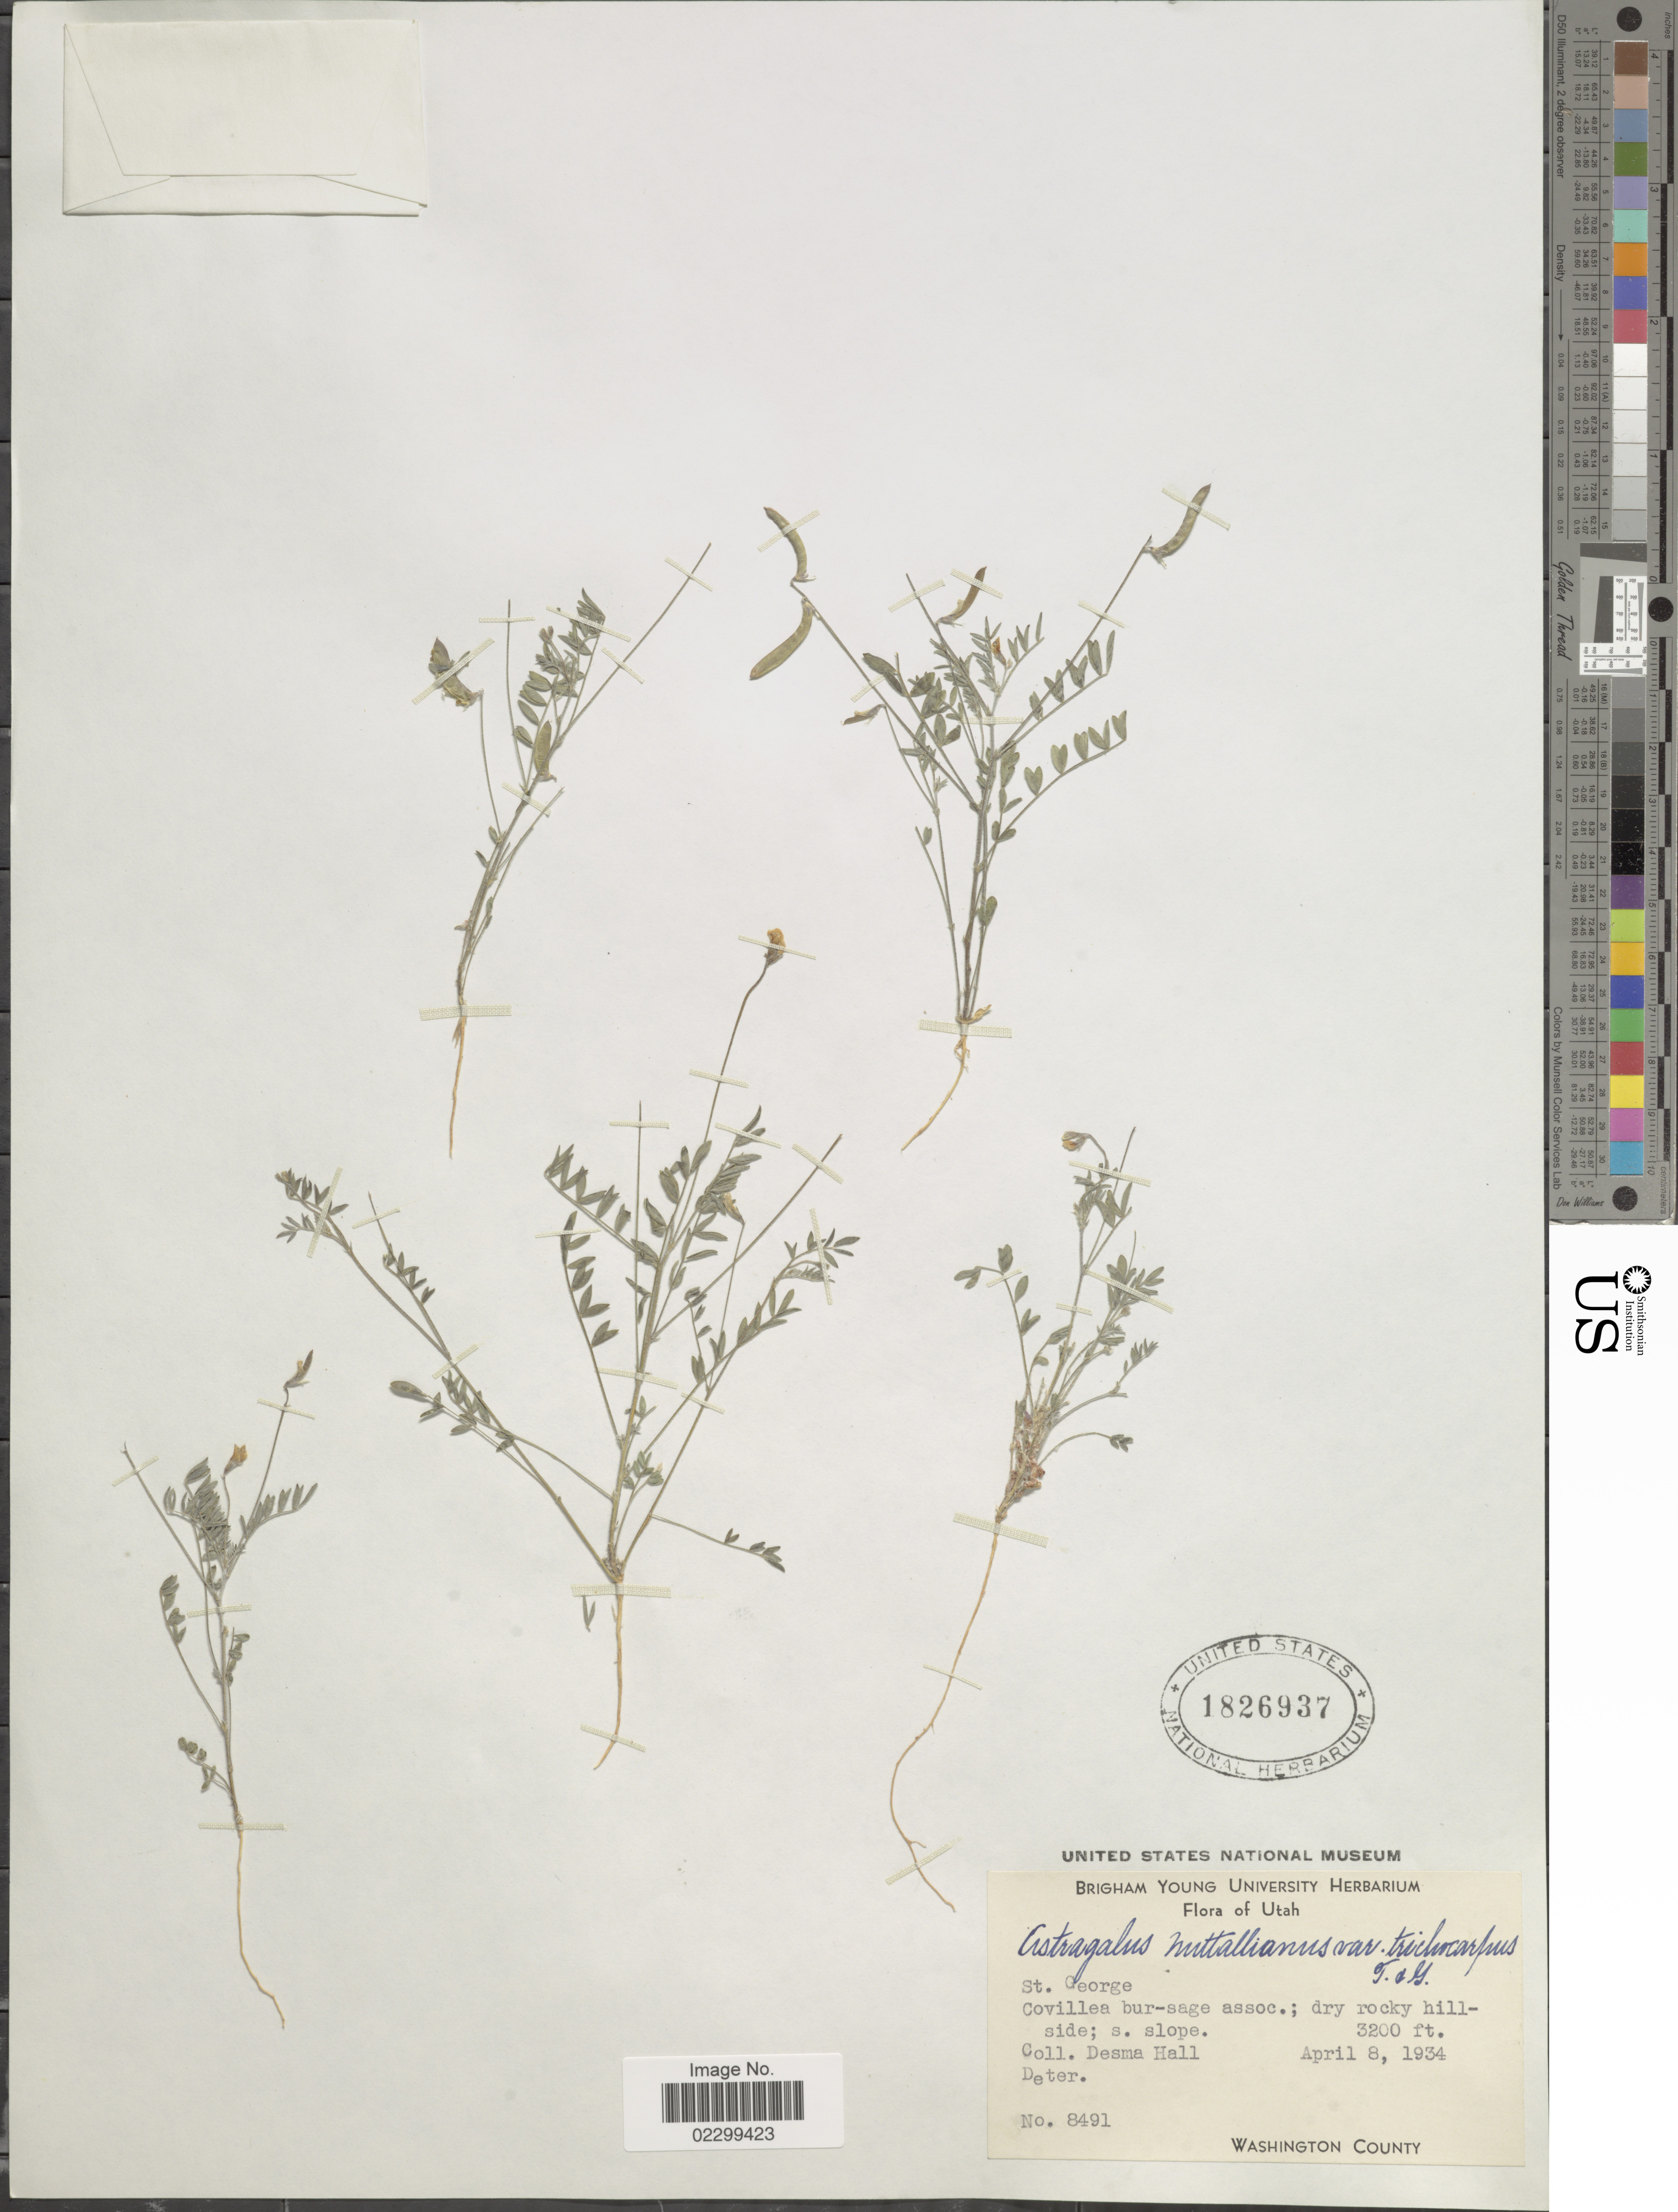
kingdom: Plantae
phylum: Tracheophyta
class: Magnoliopsida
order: Fabales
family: Fabaceae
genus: Astragalus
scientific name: Astragalus nuttallianus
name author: DC.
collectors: D. Hall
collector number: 8491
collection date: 1934-04-08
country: United States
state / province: Utah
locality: St. George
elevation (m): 975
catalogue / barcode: US 1826937